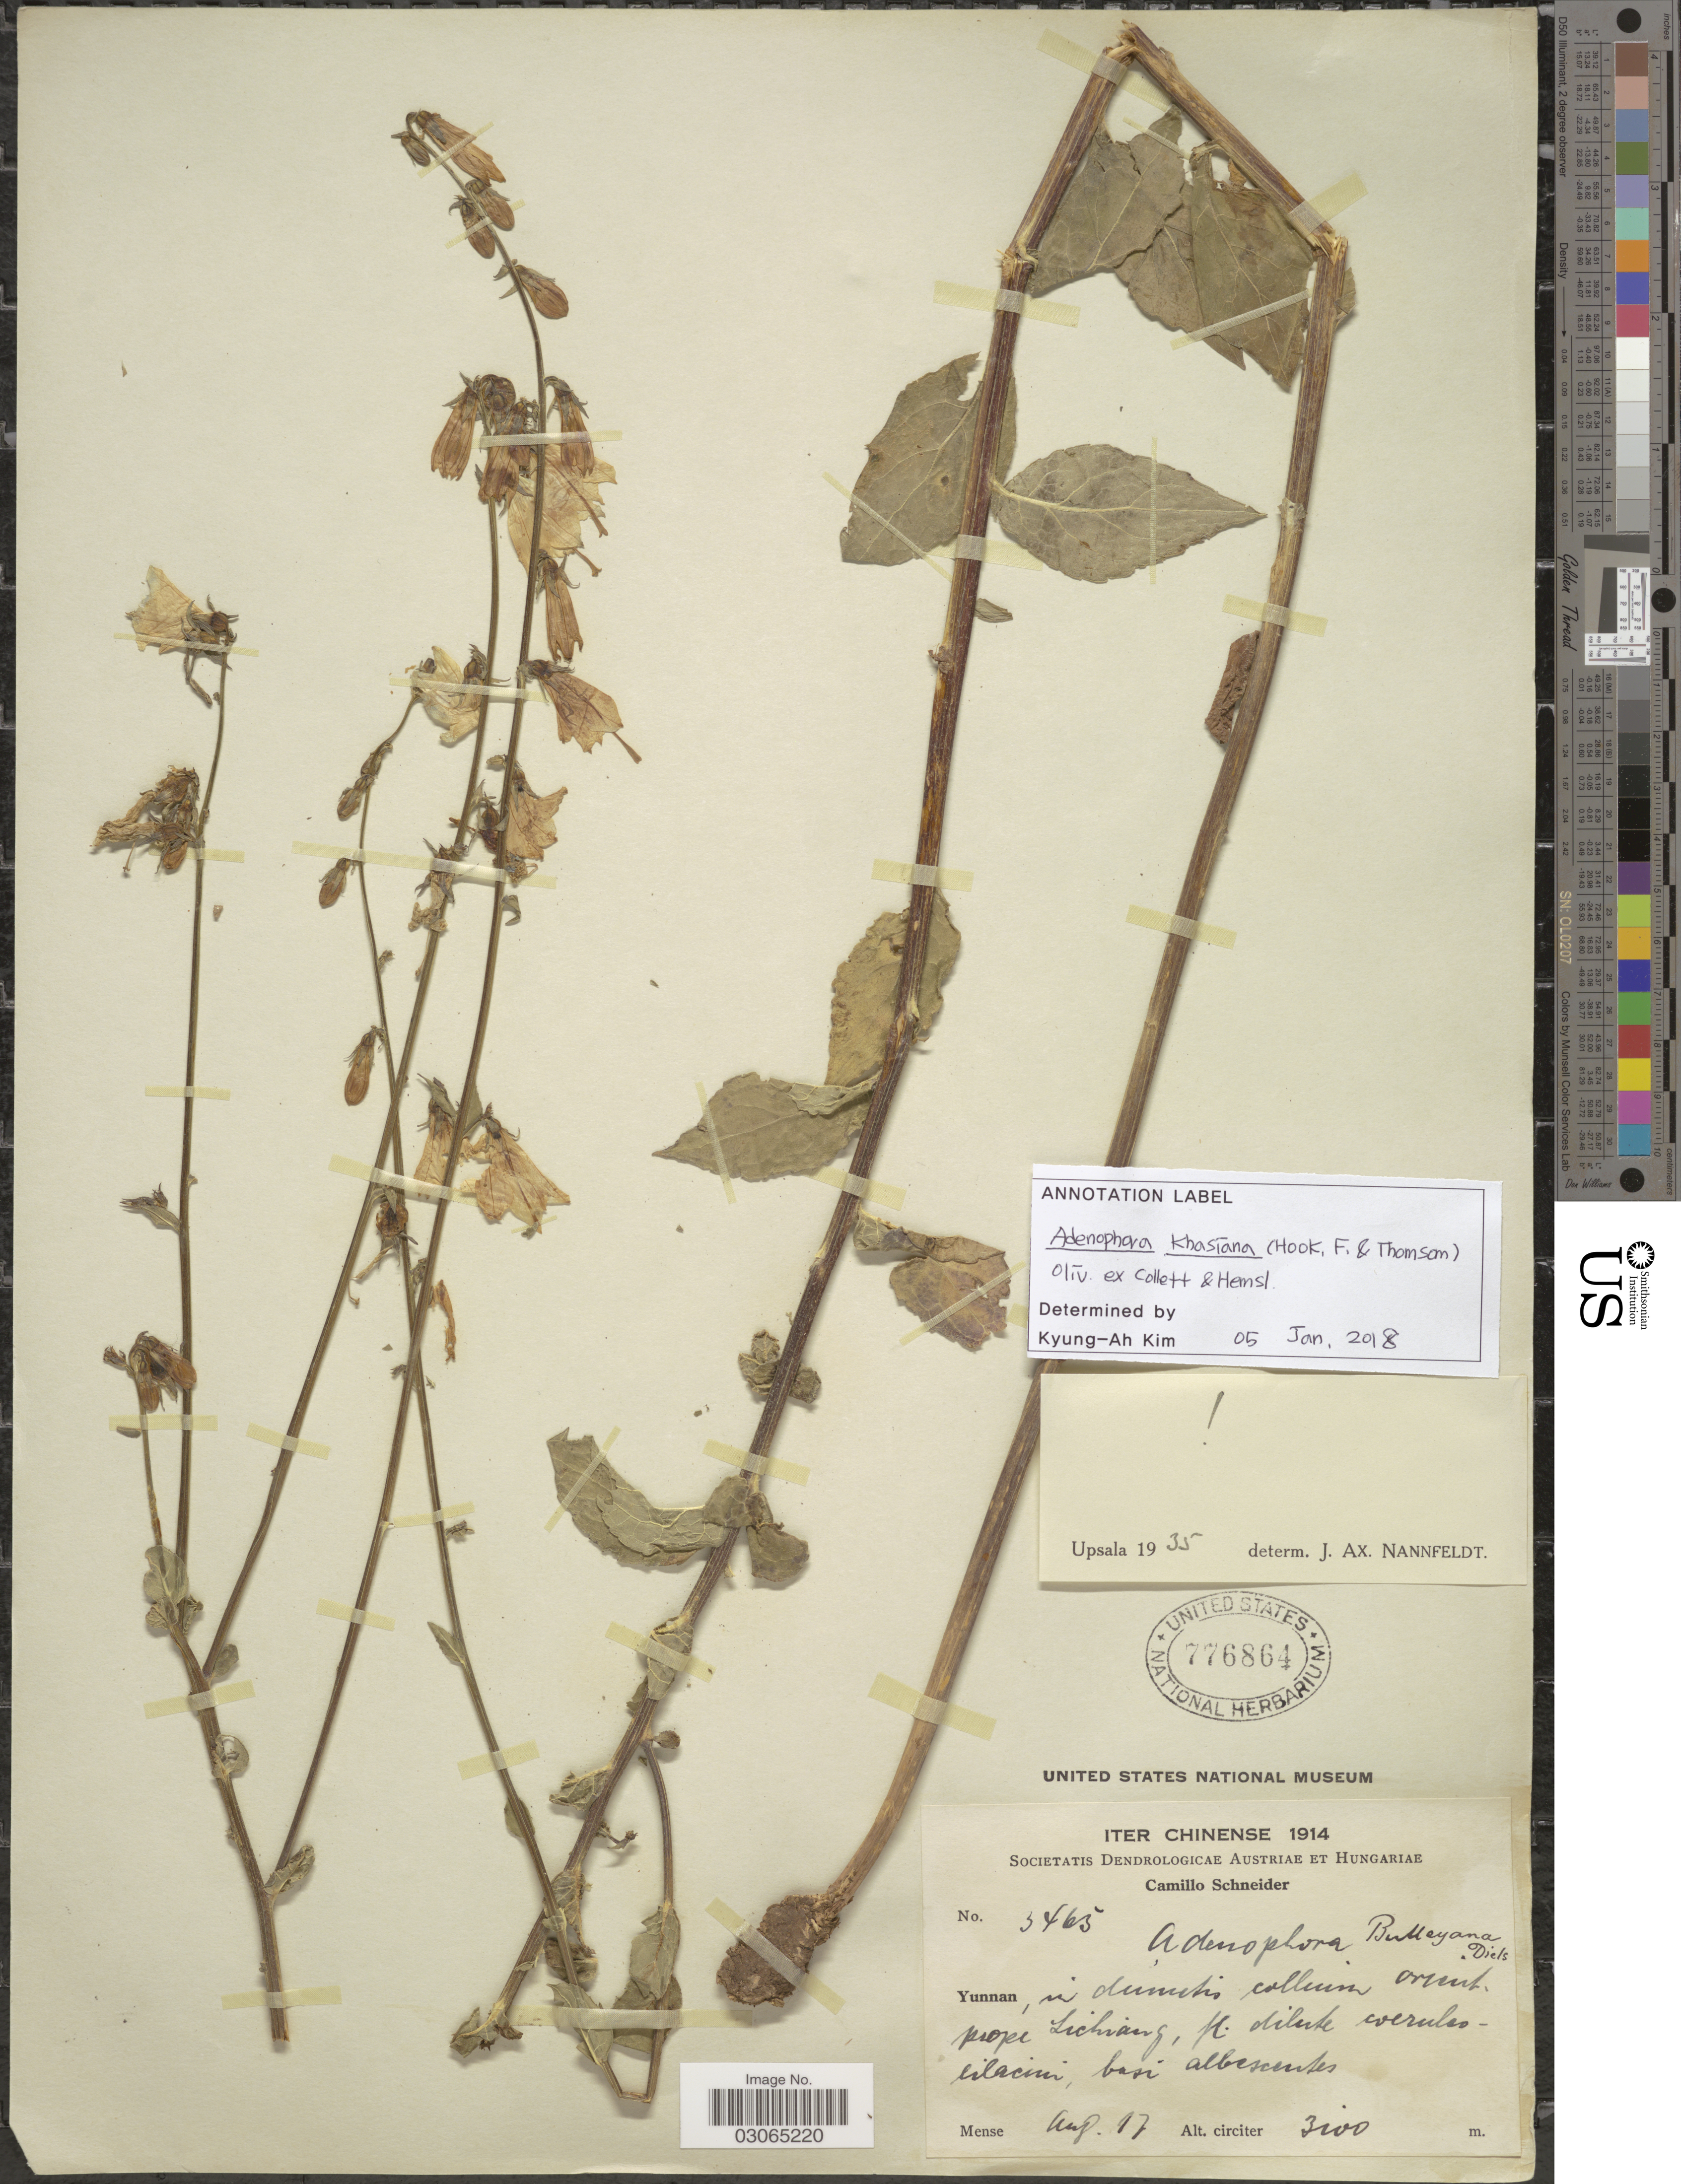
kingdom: Plantae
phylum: Tracheophyta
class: Magnoliopsida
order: Asterales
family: Campanulaceae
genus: Adenophora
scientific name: Adenophora khasiana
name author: (Hook. f. & Thomson) Oliv. ex Collett & Hemsl.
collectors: C. K. Schneider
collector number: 3465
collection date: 1914-08-17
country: China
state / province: Yunnan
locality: In dumetis collium orient. prope Lichiang.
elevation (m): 3100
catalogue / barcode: US 776864